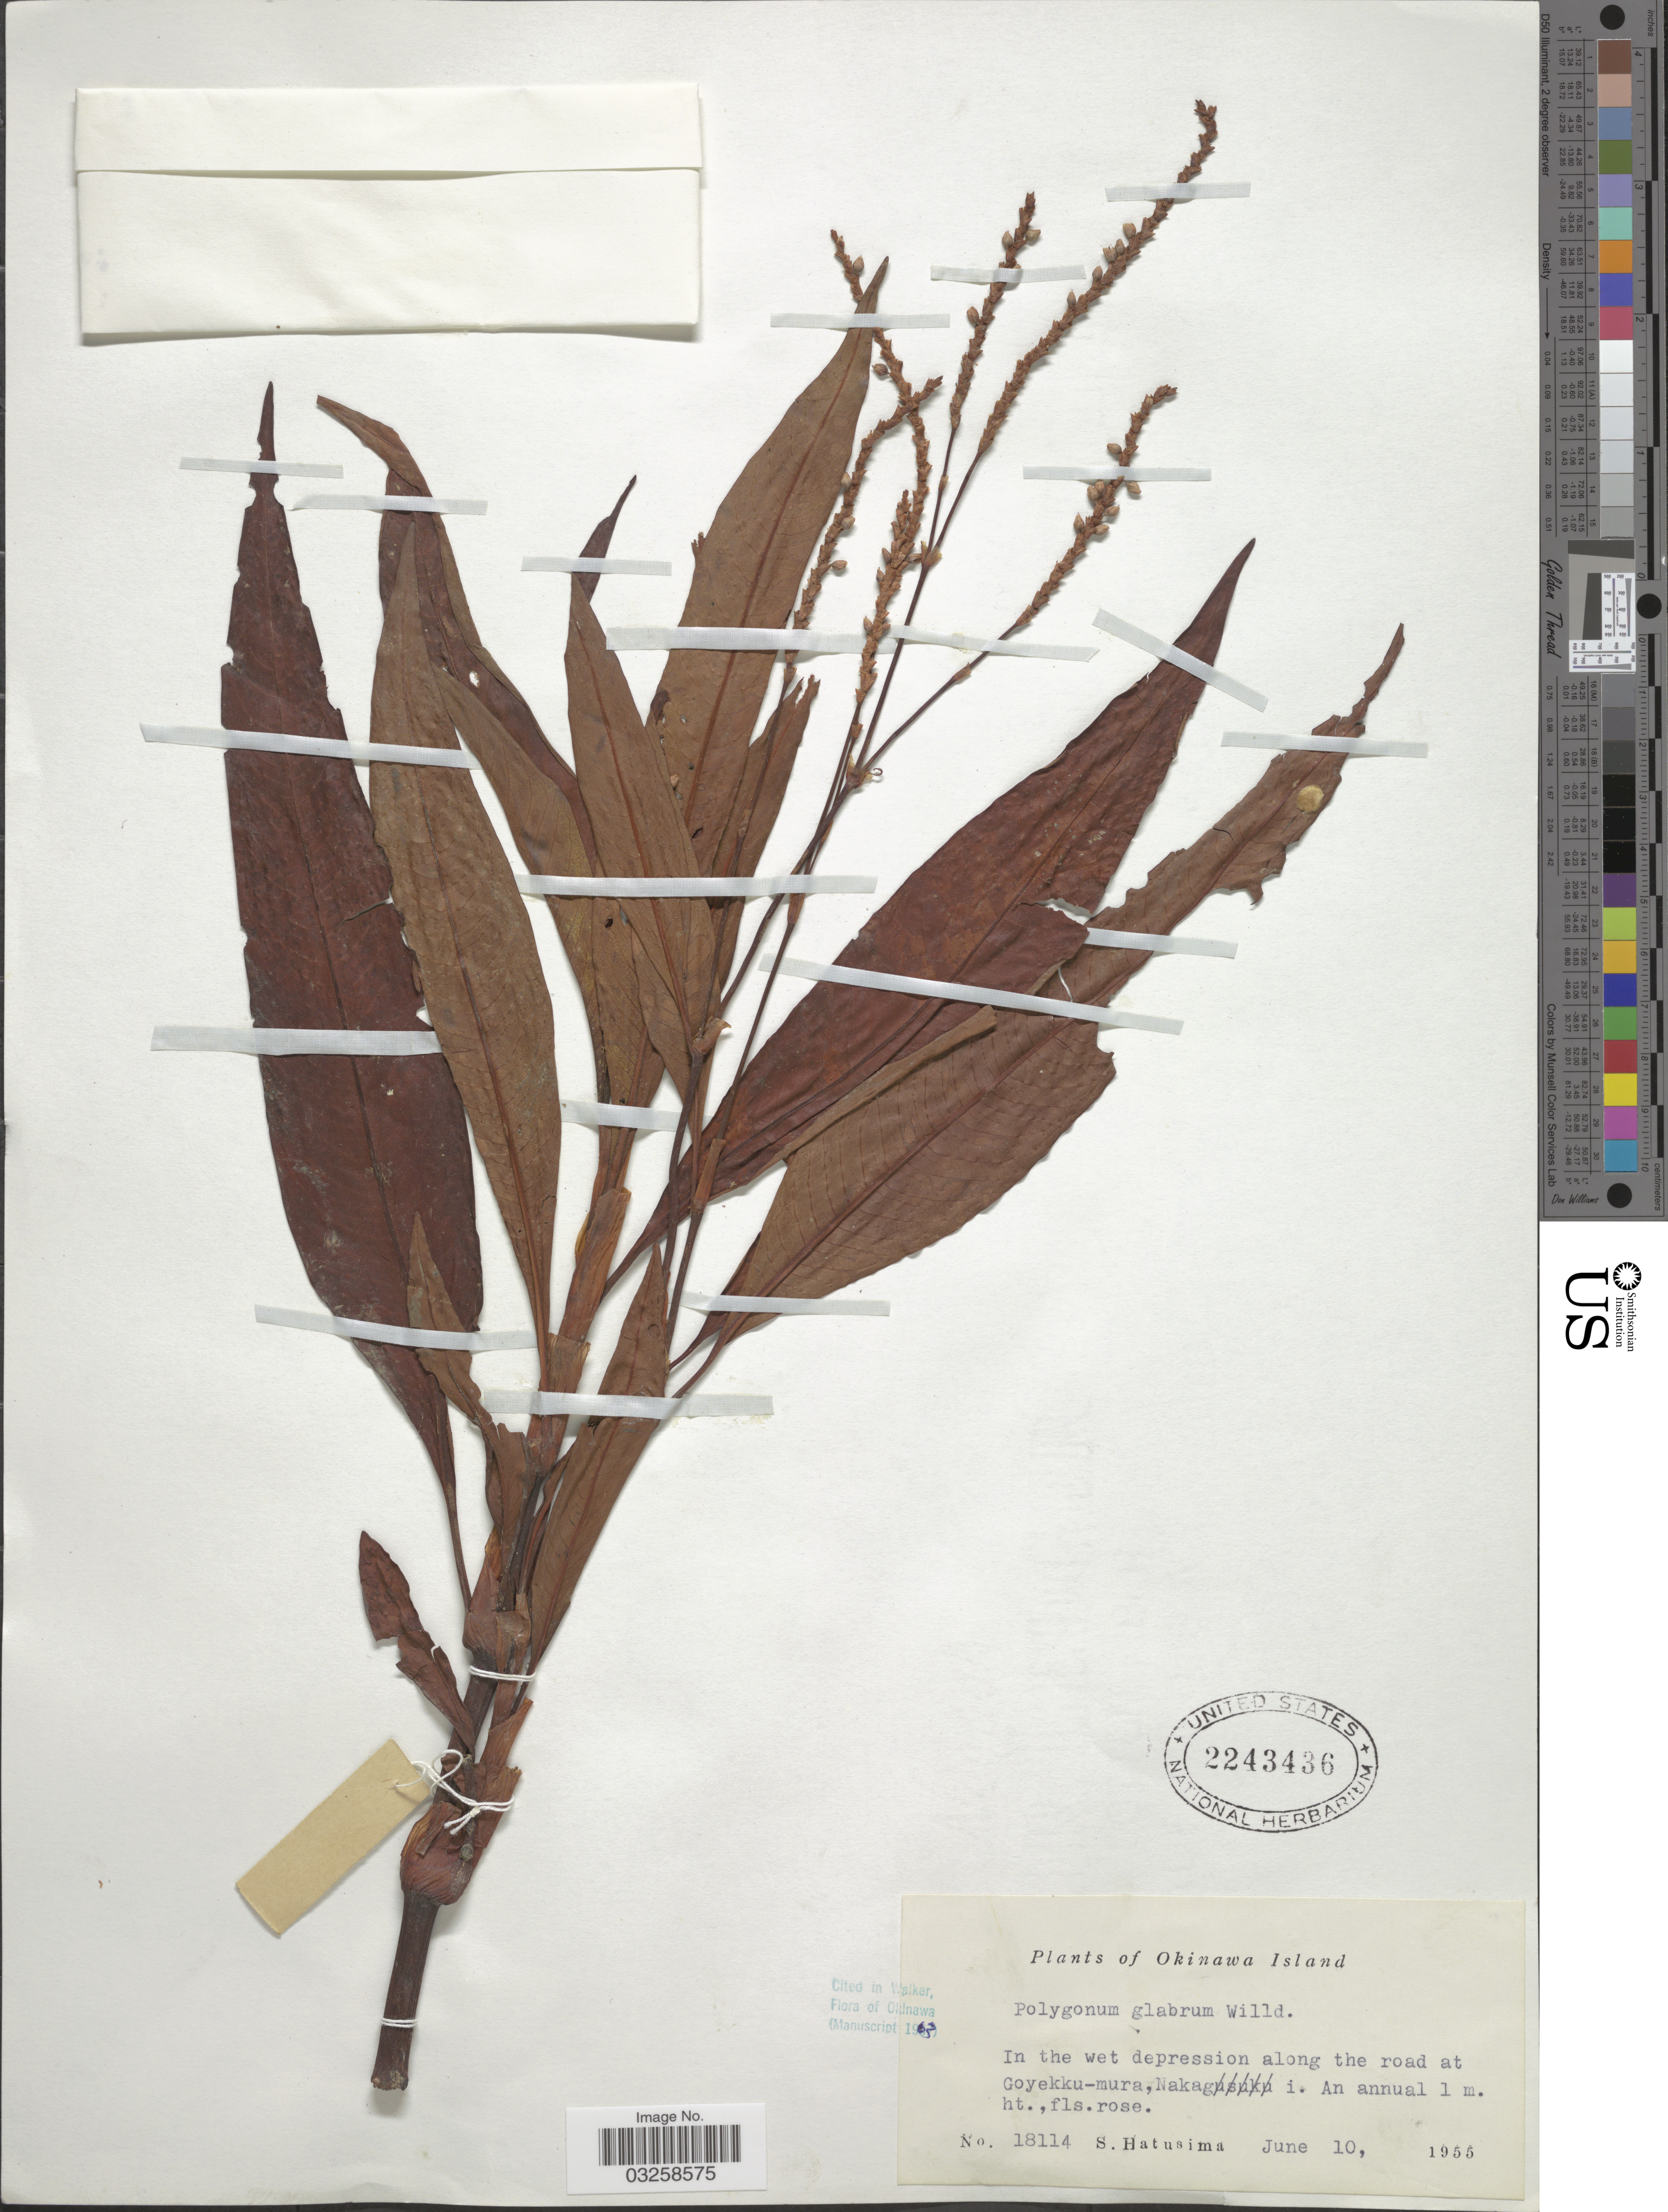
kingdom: Plantae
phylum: Tracheophyta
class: Magnoliopsida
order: Caryophyllales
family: Polygonaceae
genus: Persicaria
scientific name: Persicaria glabra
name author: (Willd.) M. Gómez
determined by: U.S. National Herbarium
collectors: S. Hatusima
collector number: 18114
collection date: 1955-06-10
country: Japan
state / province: Okinawa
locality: Okinawa Island. In the wet depression along the road at Goyekku-mura, Nakag i.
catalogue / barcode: US 2243436